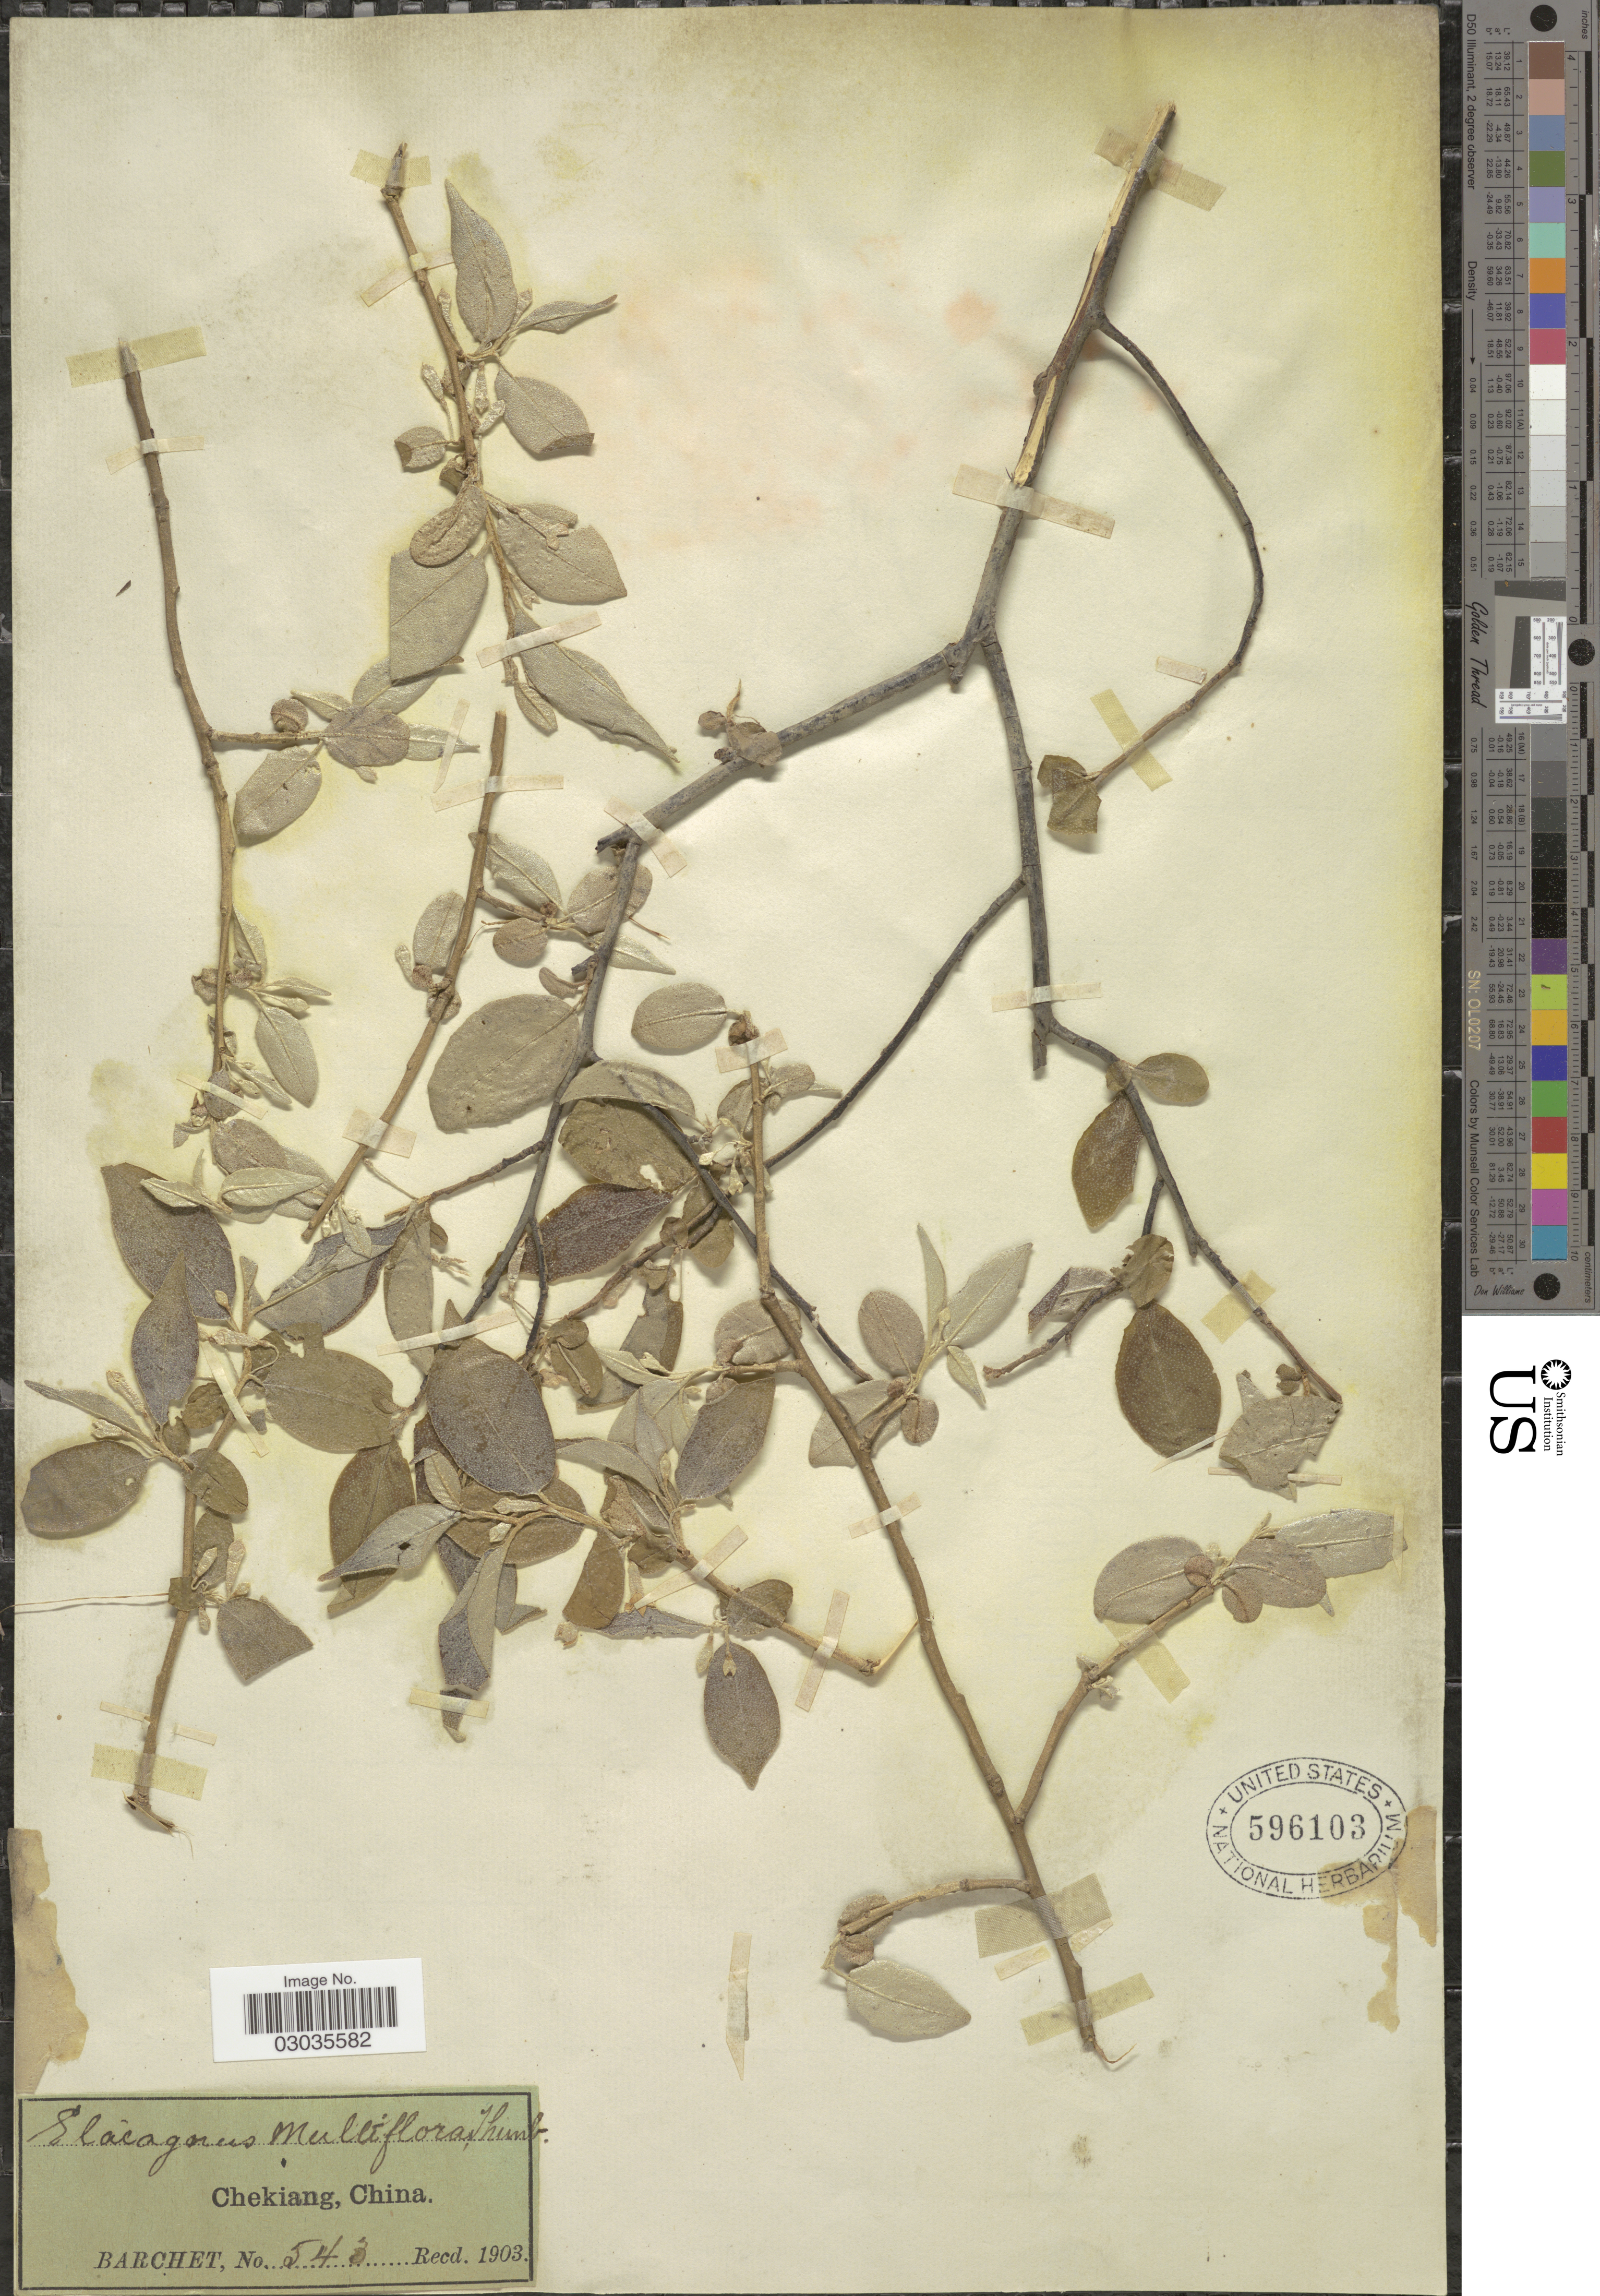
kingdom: Plantae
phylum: Tracheophyta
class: Magnoliopsida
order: Rosales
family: Elaeagnaceae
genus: Elaeagnus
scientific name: Elaeagnus multiflora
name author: Thunb.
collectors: Barchet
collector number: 543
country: China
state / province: Zhejiang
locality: Chekiang.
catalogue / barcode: US 596103